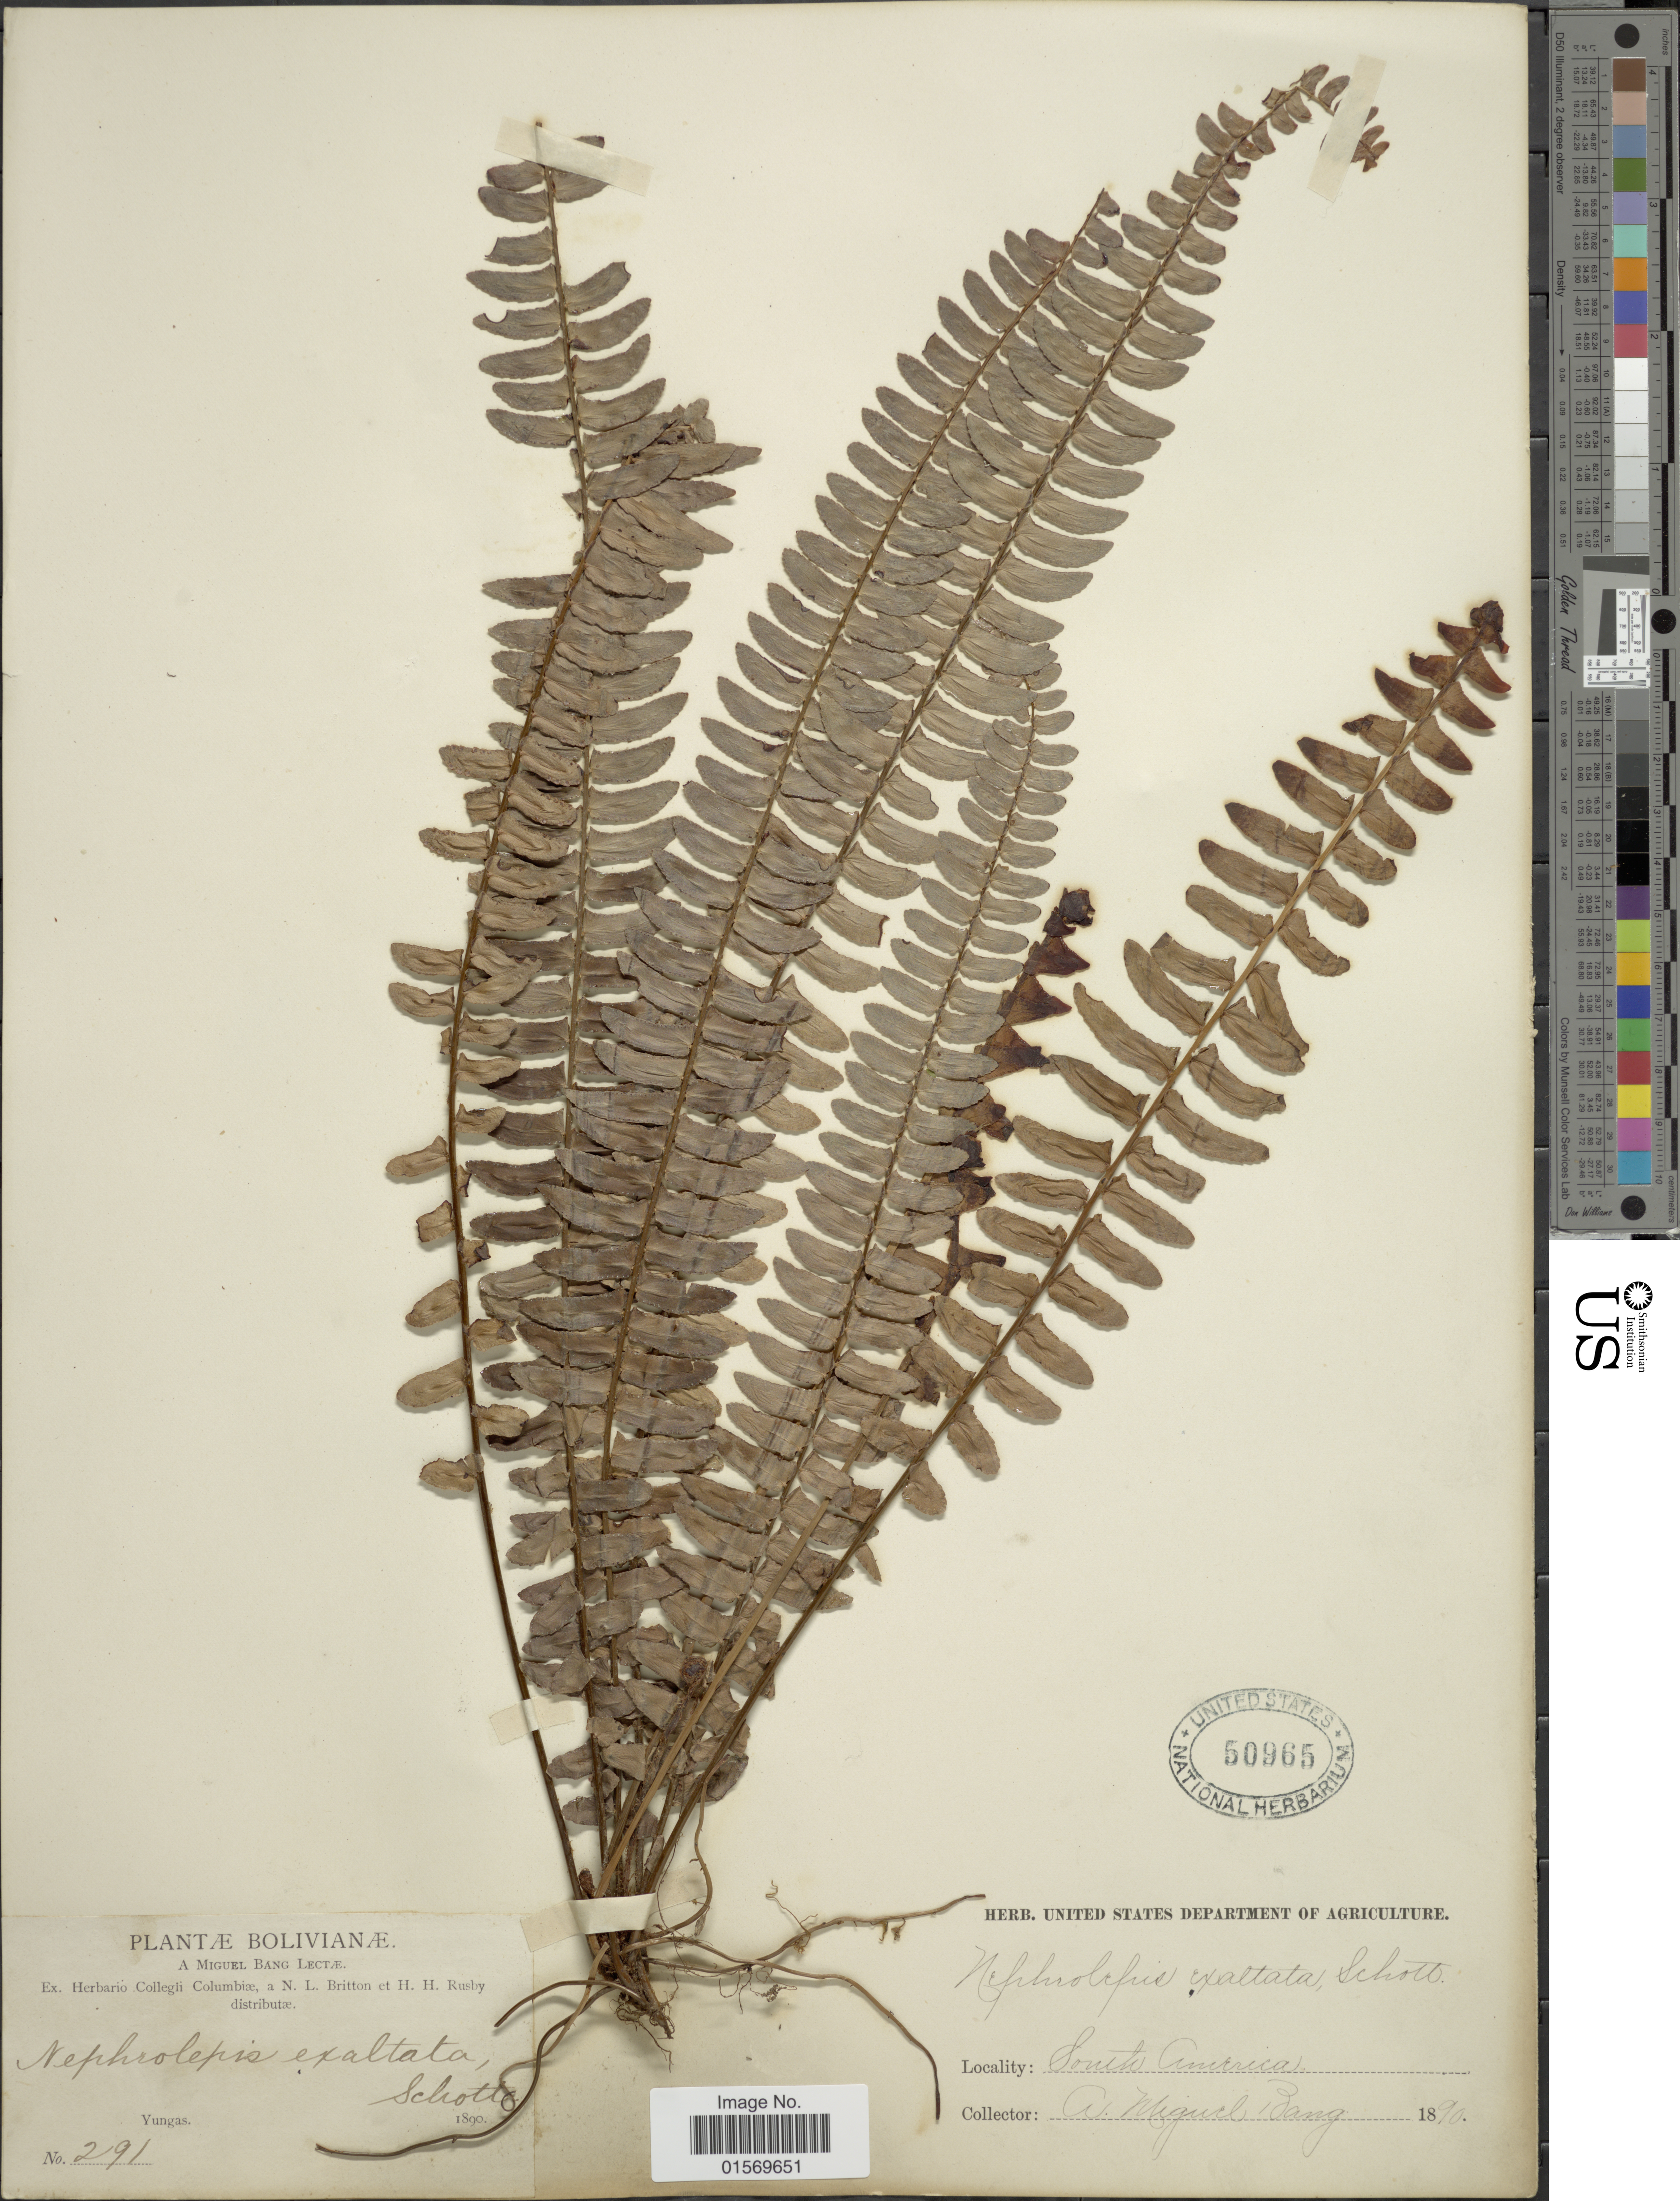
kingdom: Plantae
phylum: Tracheophyta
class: Polypodiopsida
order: Polypodiales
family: Nephrolepidaceae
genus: Nephrolepis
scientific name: Nephrolepis cordifolia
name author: (L.) C. Presl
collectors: M. Bang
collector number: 291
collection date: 1890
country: Bolivia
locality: Yungas.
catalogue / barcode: US 50965